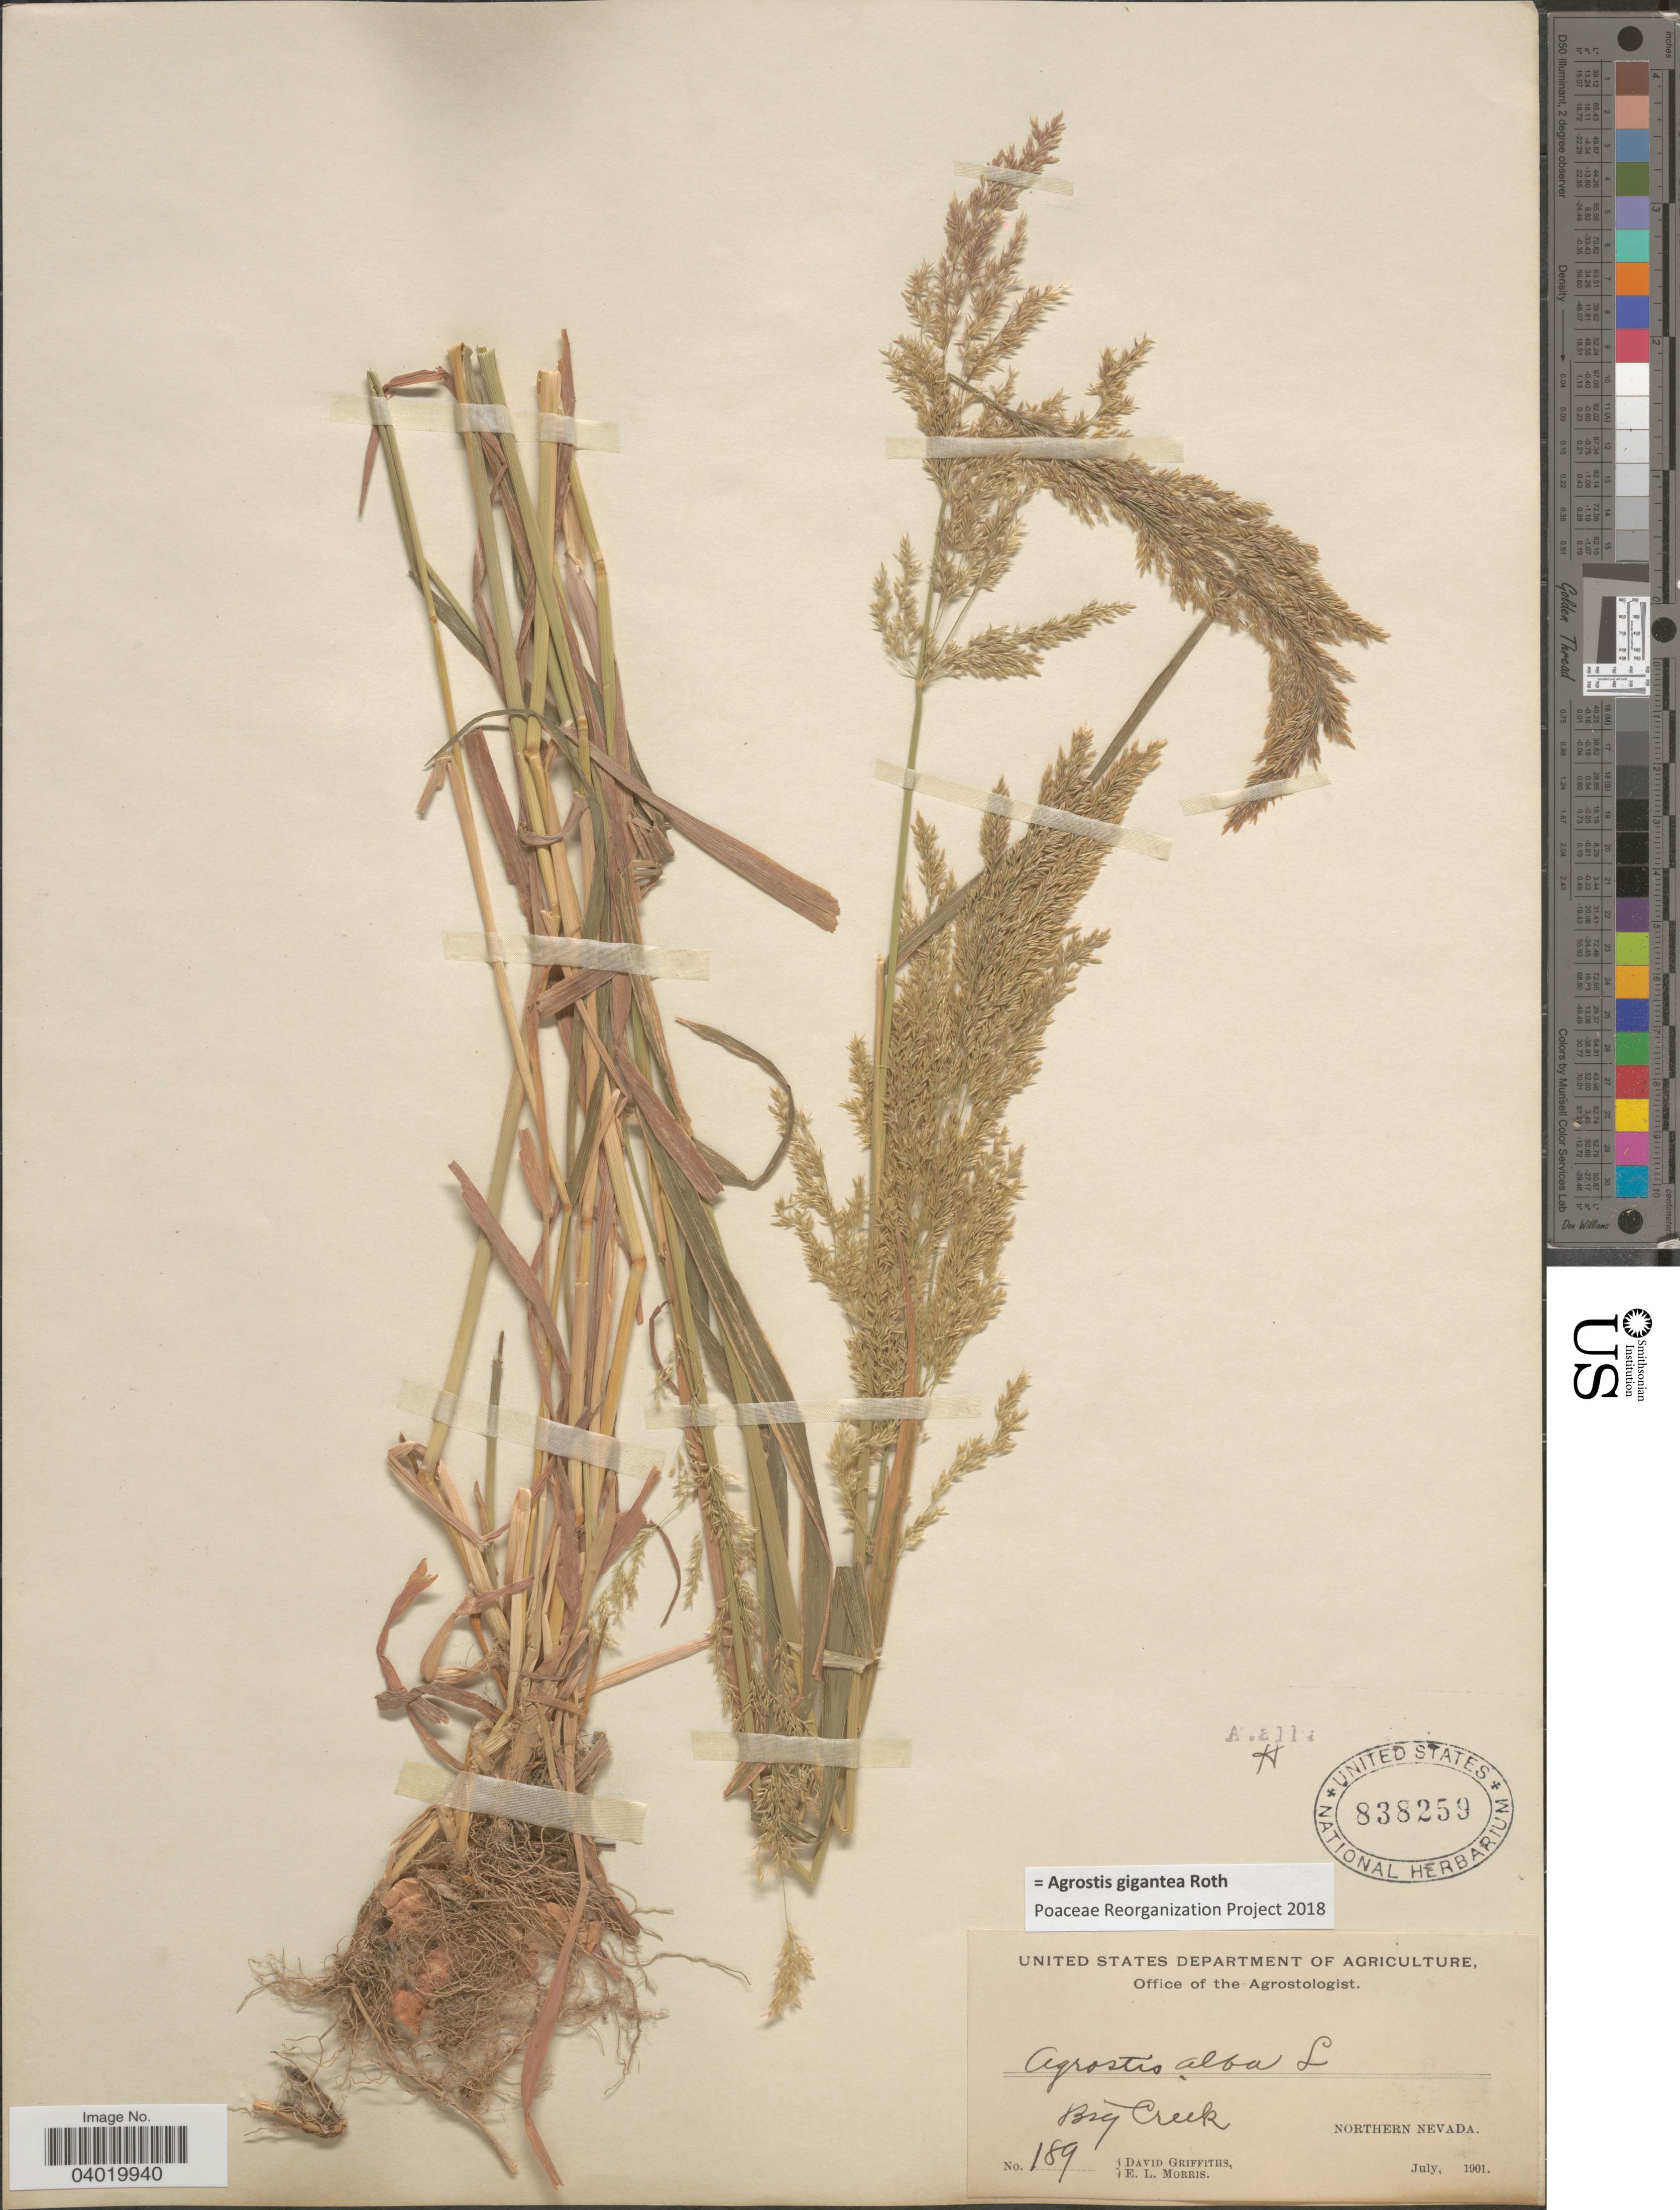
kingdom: Plantae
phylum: Tracheophyta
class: Liliopsida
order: Poales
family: Poaceae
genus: Agrostis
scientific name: Agrostis gigantea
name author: Roth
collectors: D. Griffiths & E. Morris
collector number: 189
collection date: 1901-07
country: United States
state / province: Nevada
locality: Bry Creek. Northern Nevada.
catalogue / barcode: US 838259